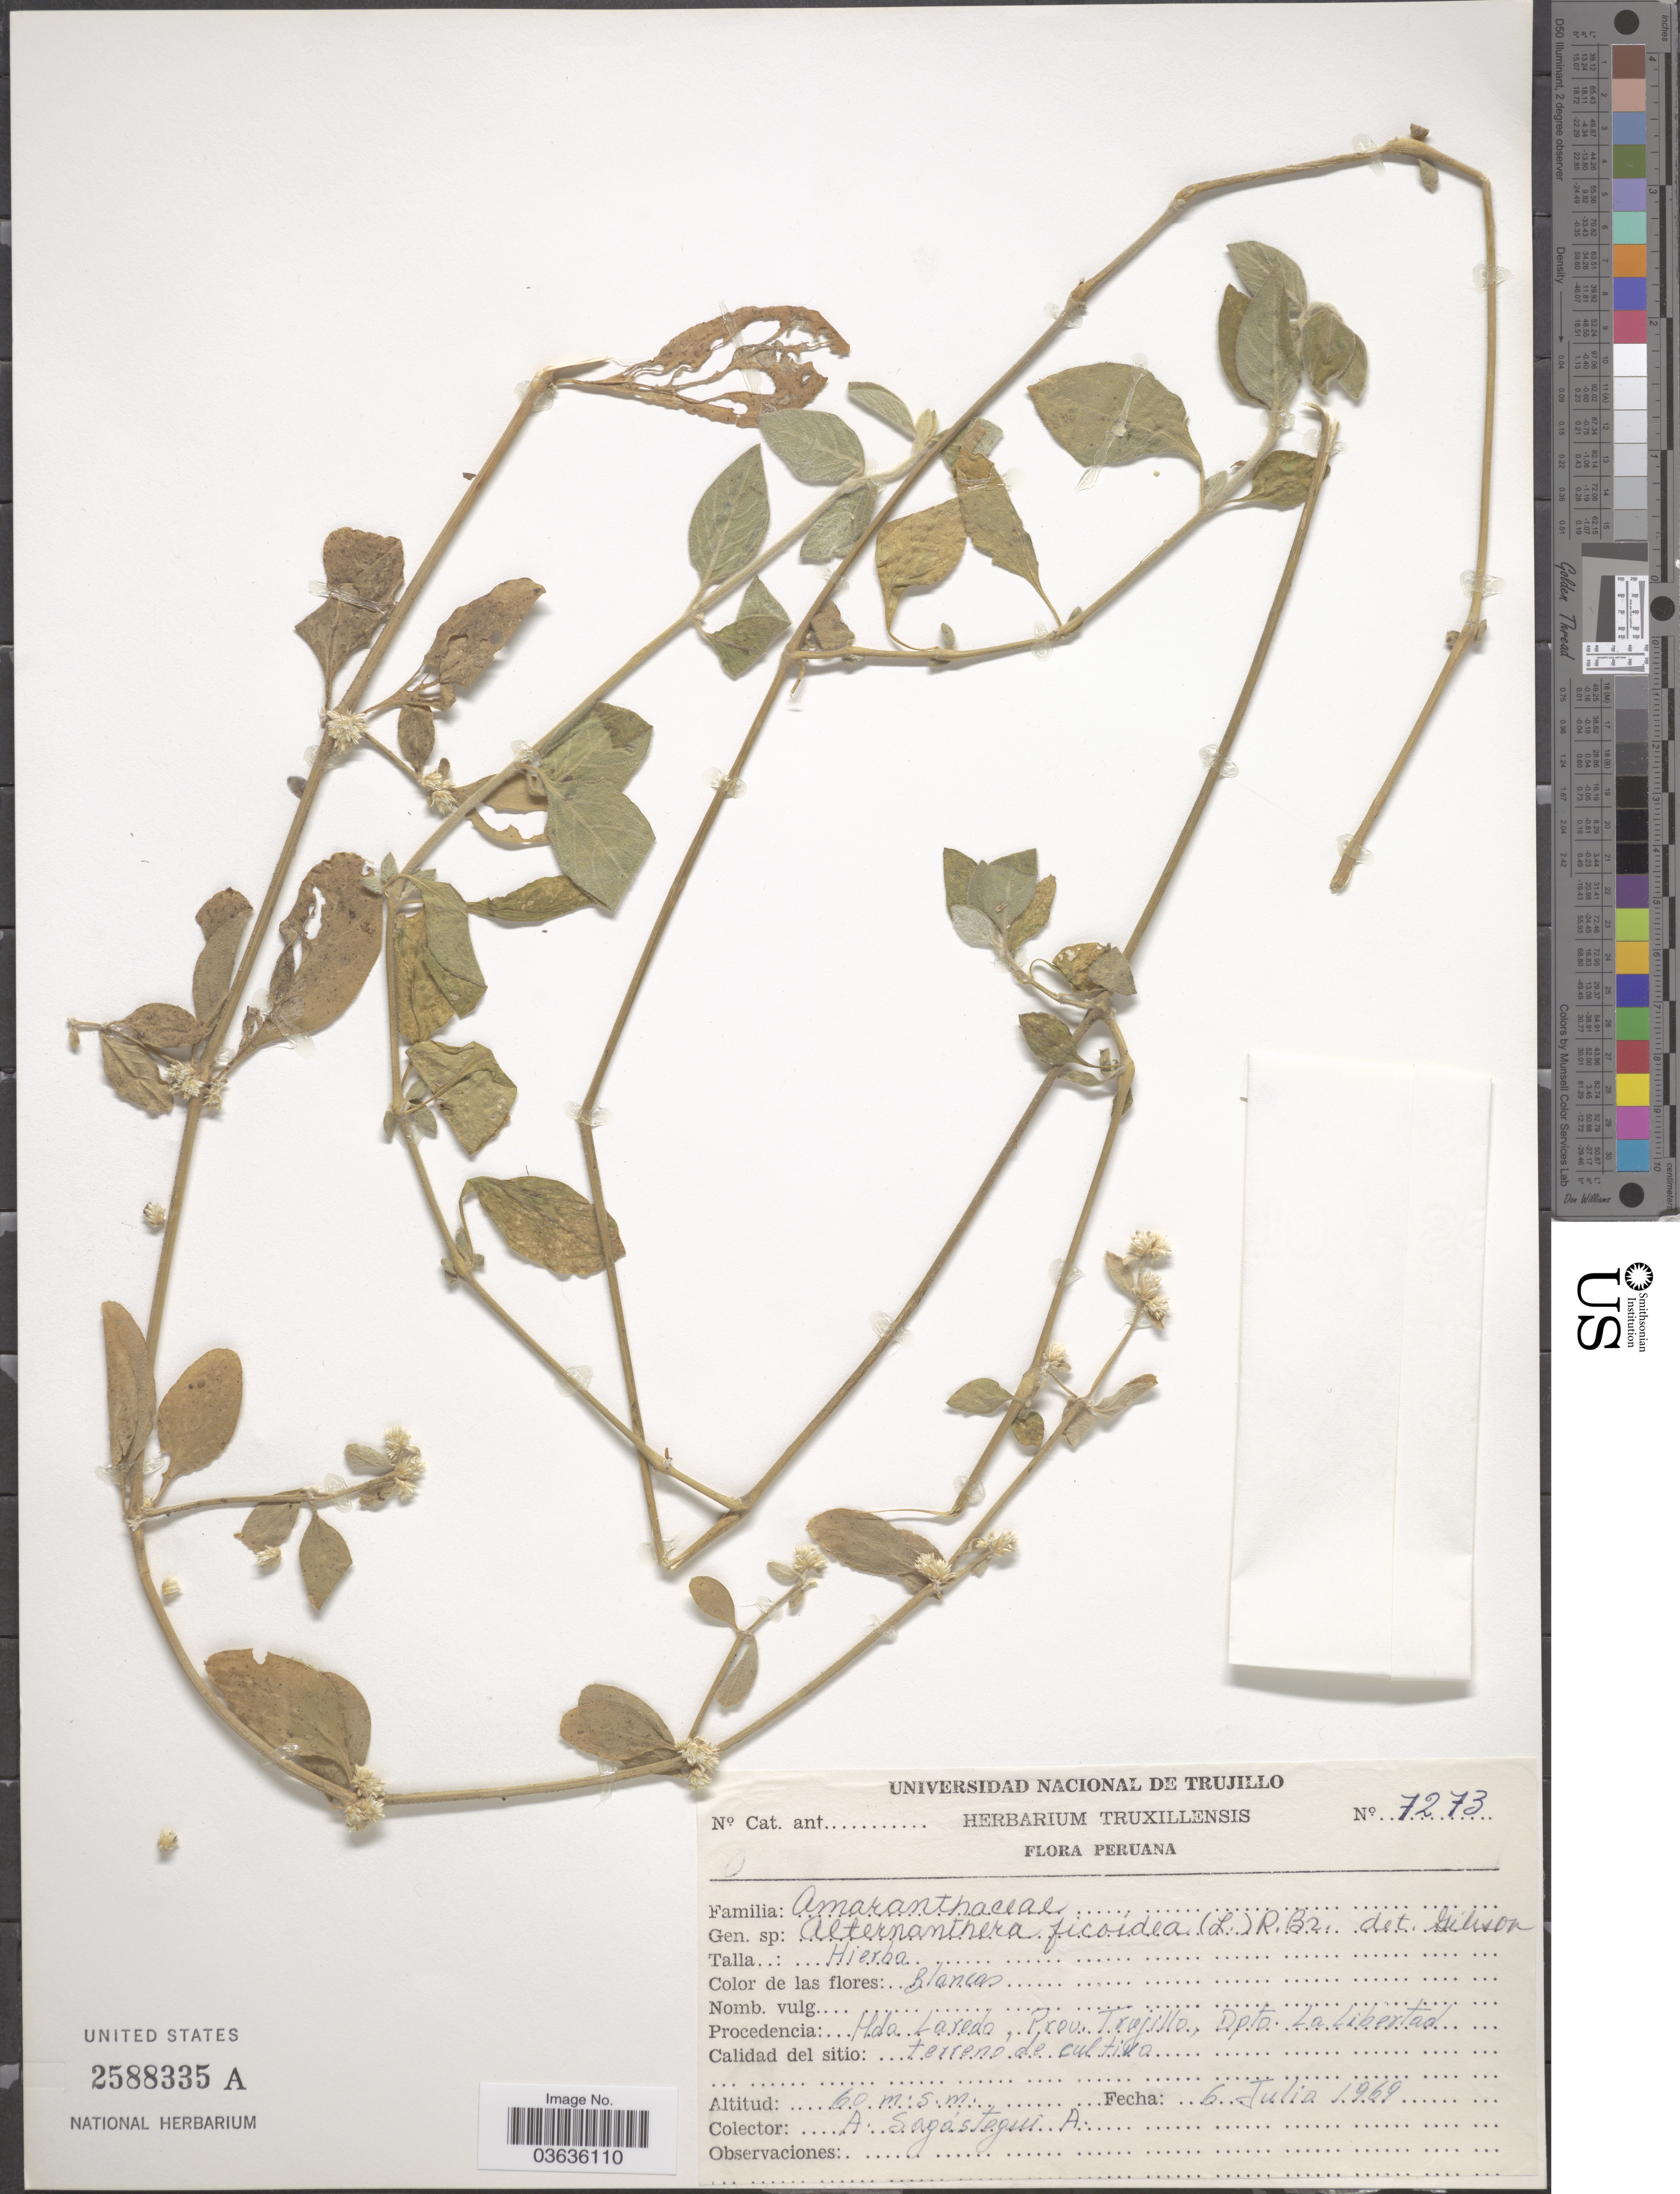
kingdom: Plantae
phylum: Tracheophyta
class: Magnoliopsida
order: Caryophyllales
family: Amaranthaceae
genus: Alternanthera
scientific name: Alternanthera elongata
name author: (Willd. ex Roem. & Schult.) Schinz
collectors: A. Sagástegui A.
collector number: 7273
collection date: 1969-07-06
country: Peru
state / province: La Libertad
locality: Procedencia Hda Laredo, Prov. Trujillo, Dpto. La Libertad. Terreno de cultiva.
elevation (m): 60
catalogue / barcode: US 2588335A